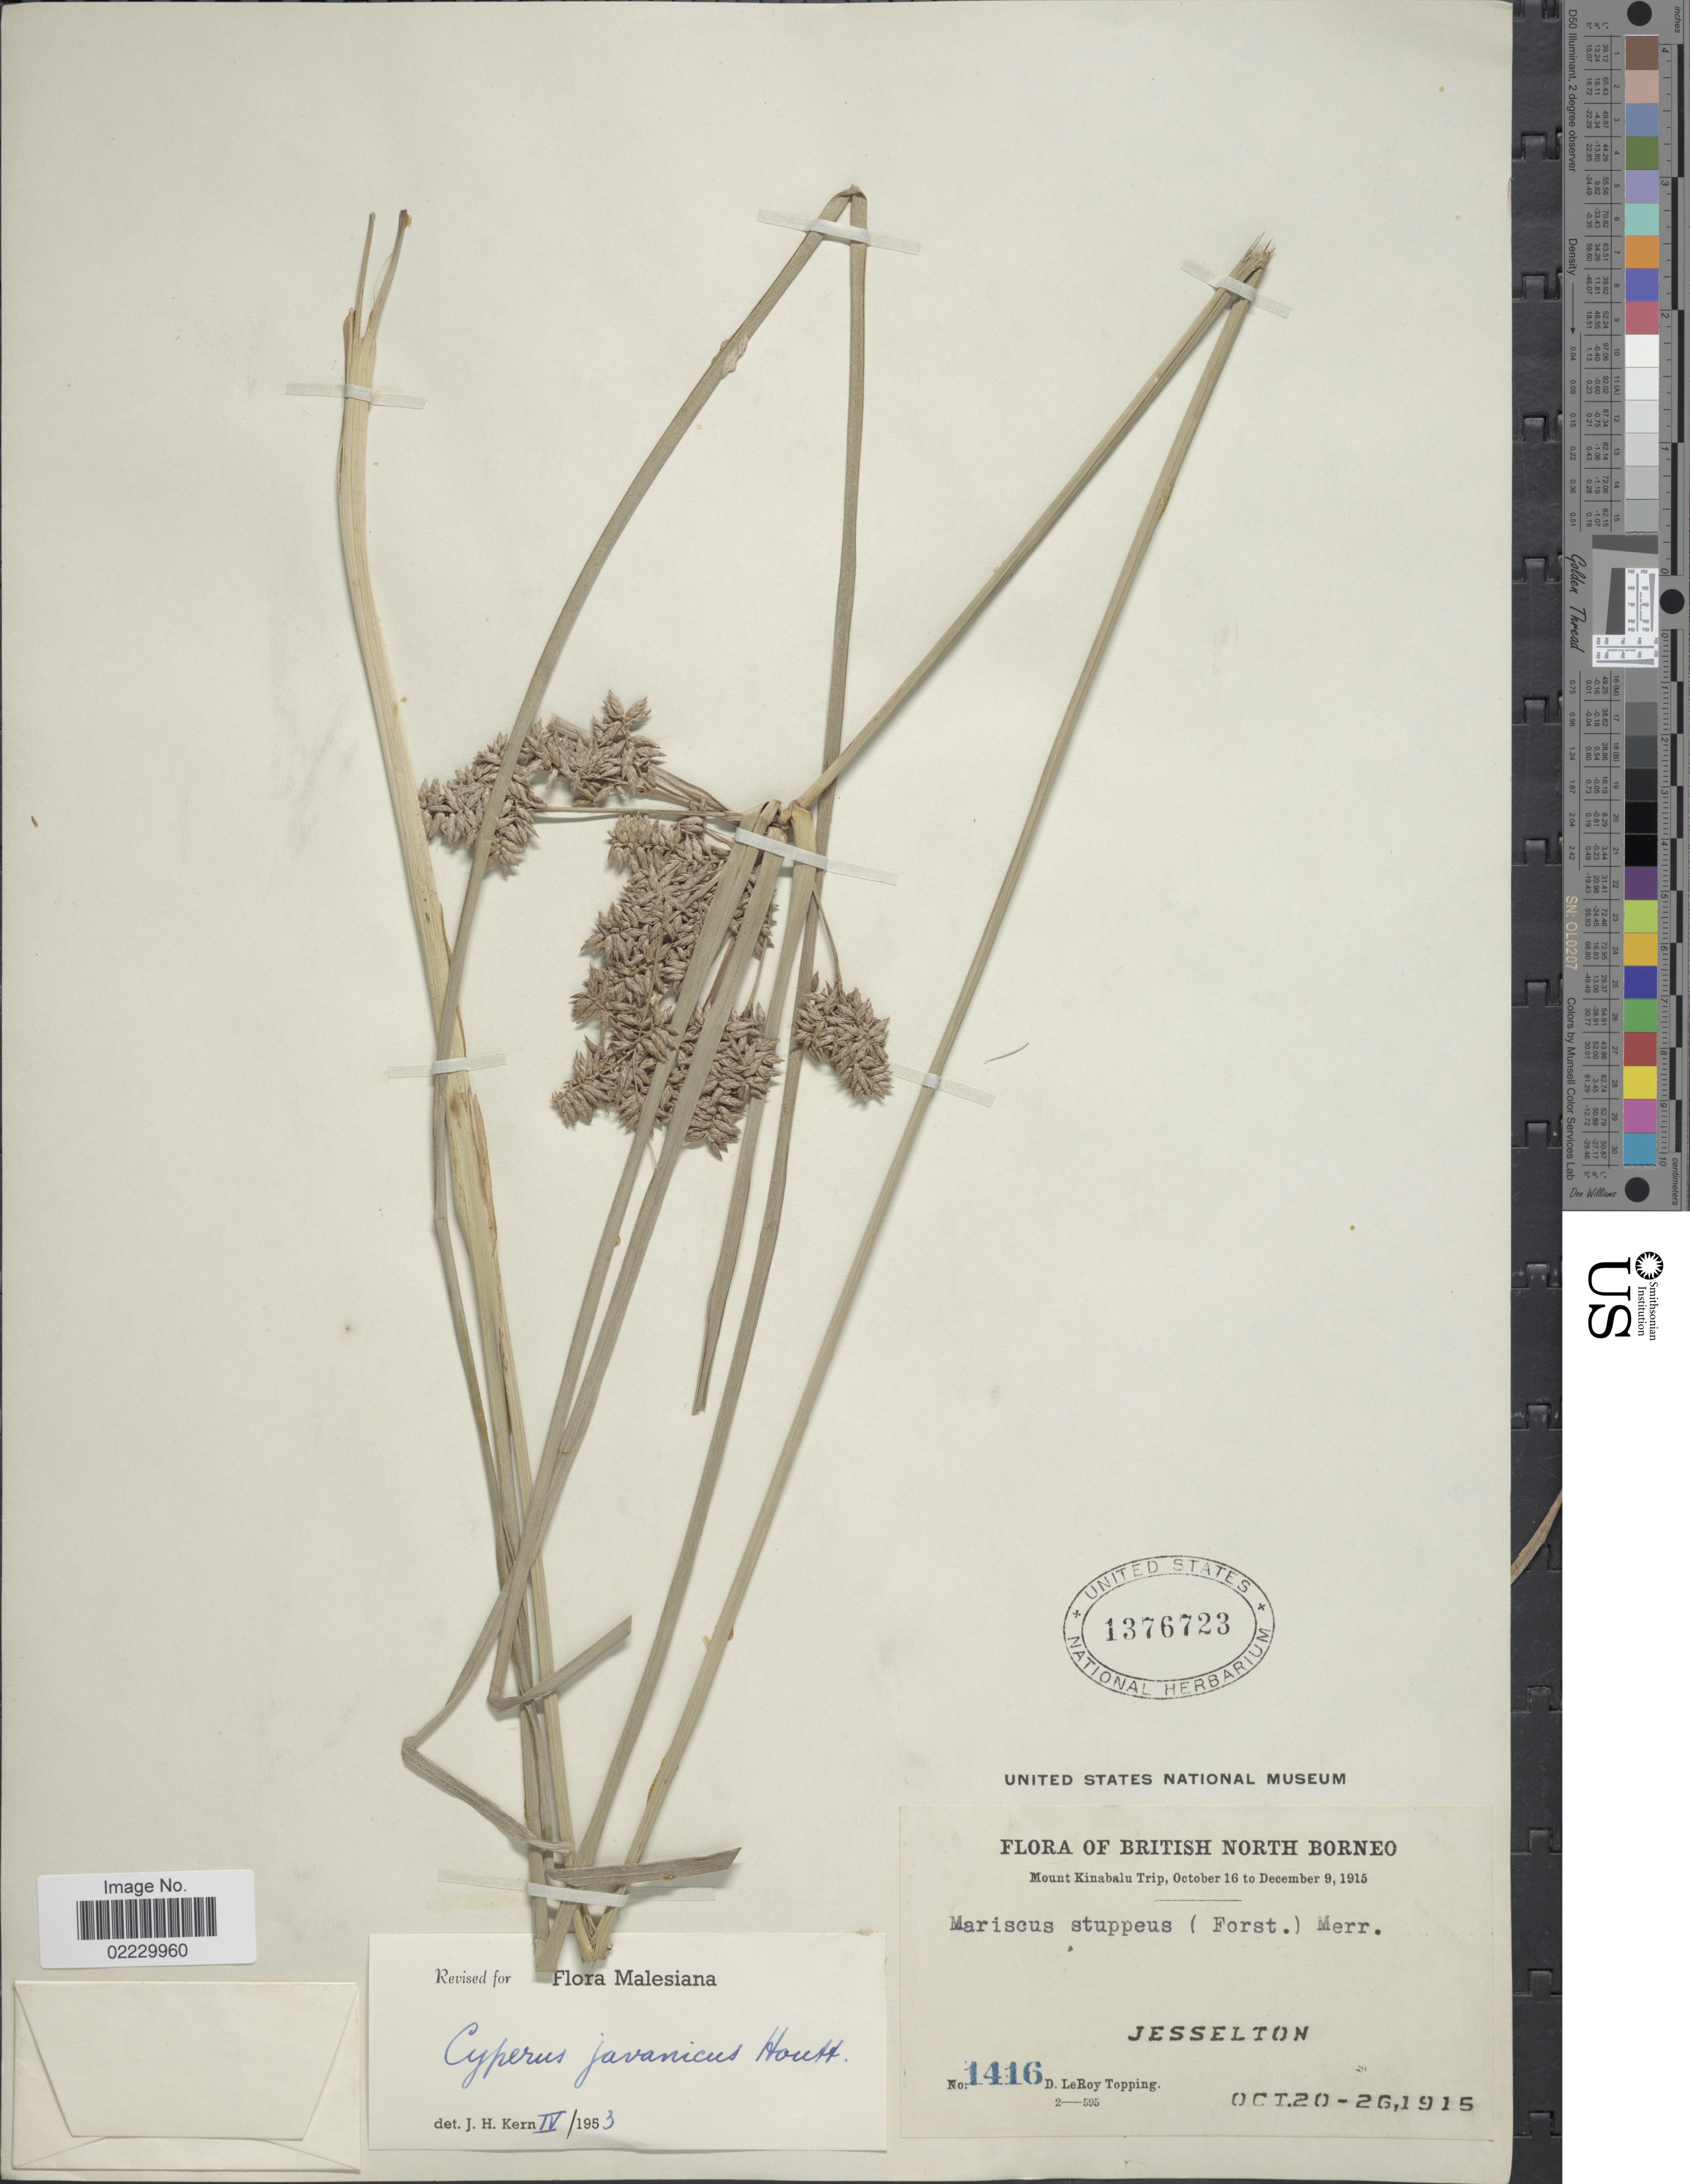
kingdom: Plantae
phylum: Tracheophyta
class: Liliopsida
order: Poales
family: Cyperaceae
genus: Cyperus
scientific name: Cyperus javanicus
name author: Houtt.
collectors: D. L. Topping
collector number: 1416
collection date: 1915-10-20/1915-10-26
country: Malaysia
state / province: Sabah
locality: British North Borneo, Jesselton.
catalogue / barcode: US 1376723